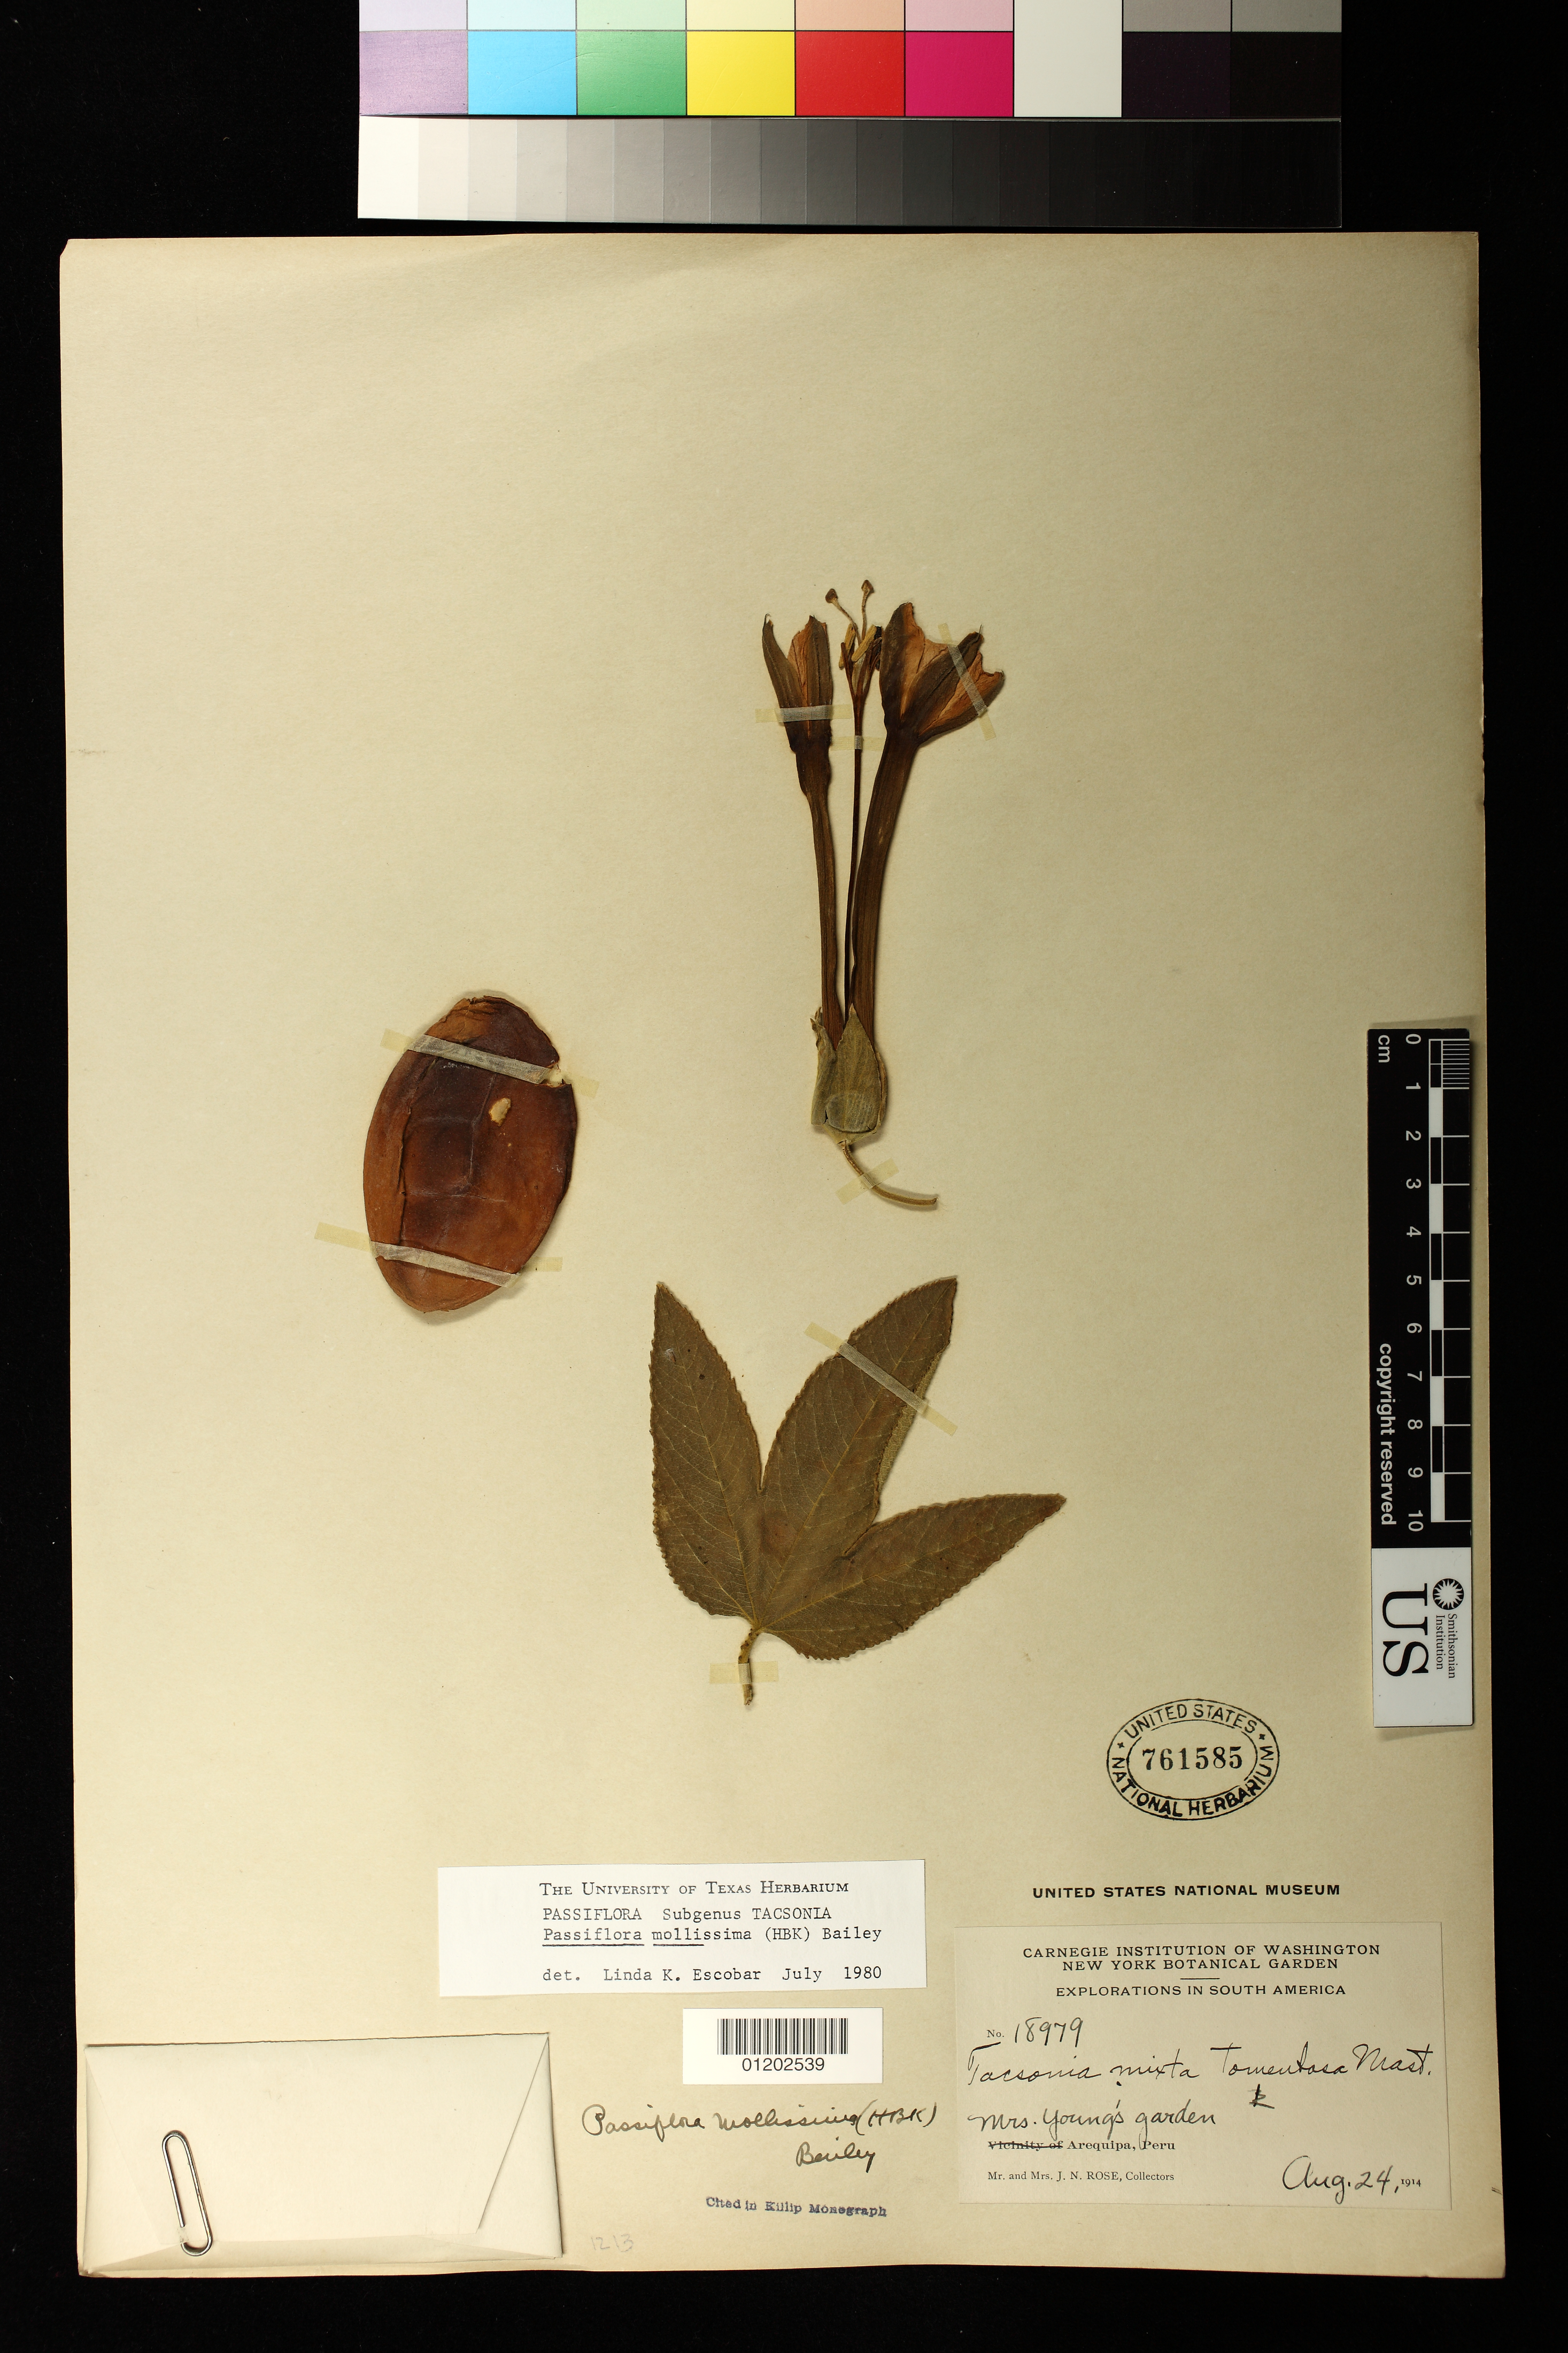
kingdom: Plantae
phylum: Tracheophyta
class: Magnoliopsida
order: Malpighiales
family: Passifloraceae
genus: Passiflora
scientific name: Passiflora mollissima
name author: (Kunth) L.H. Bailey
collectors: J. N. Rose & L. B. Rose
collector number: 18979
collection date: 1914-08-24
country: Peru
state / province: Arequipa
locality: Mrs. Young's garden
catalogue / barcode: US 761585